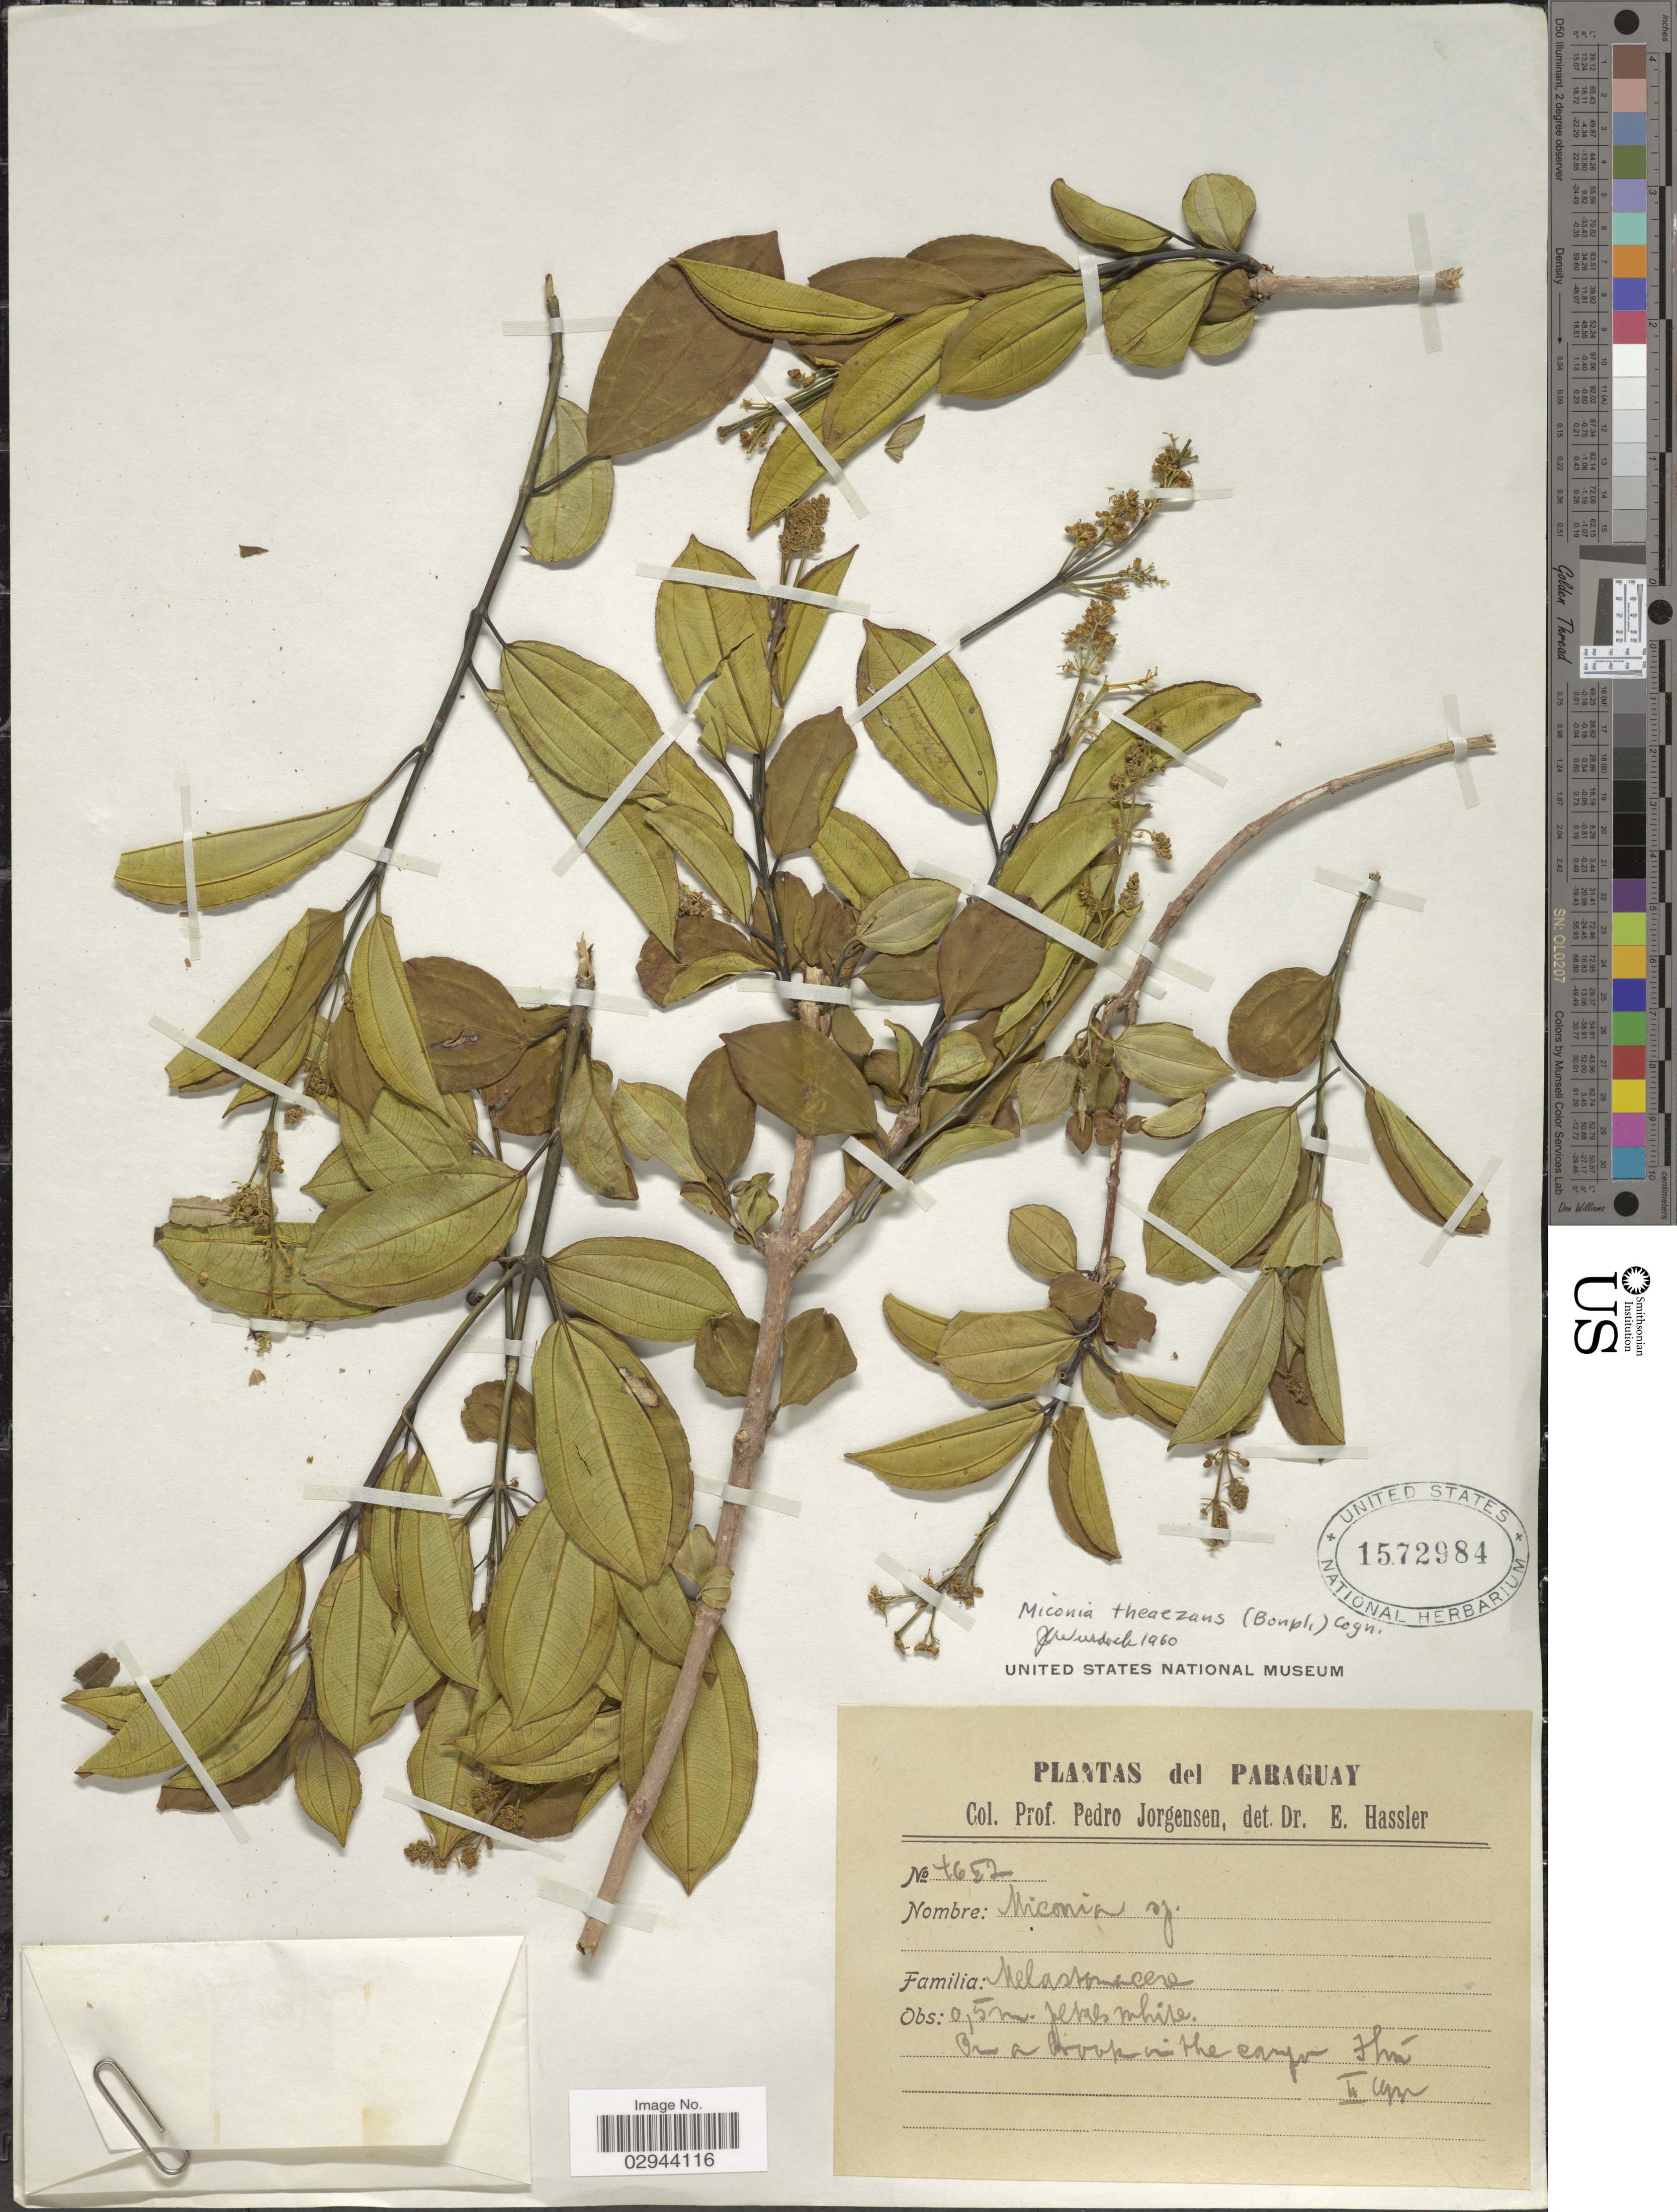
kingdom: Plantae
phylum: Tracheophyta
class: Magnoliopsida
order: Myrtales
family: Melastomataceae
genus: Miconia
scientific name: Miconia theizans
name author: (Bonpl.) Cogn.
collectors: P. Jörgensen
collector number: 4652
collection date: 1932-03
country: Paraguay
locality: On a brook in the campo Ihú.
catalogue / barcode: US 1572984